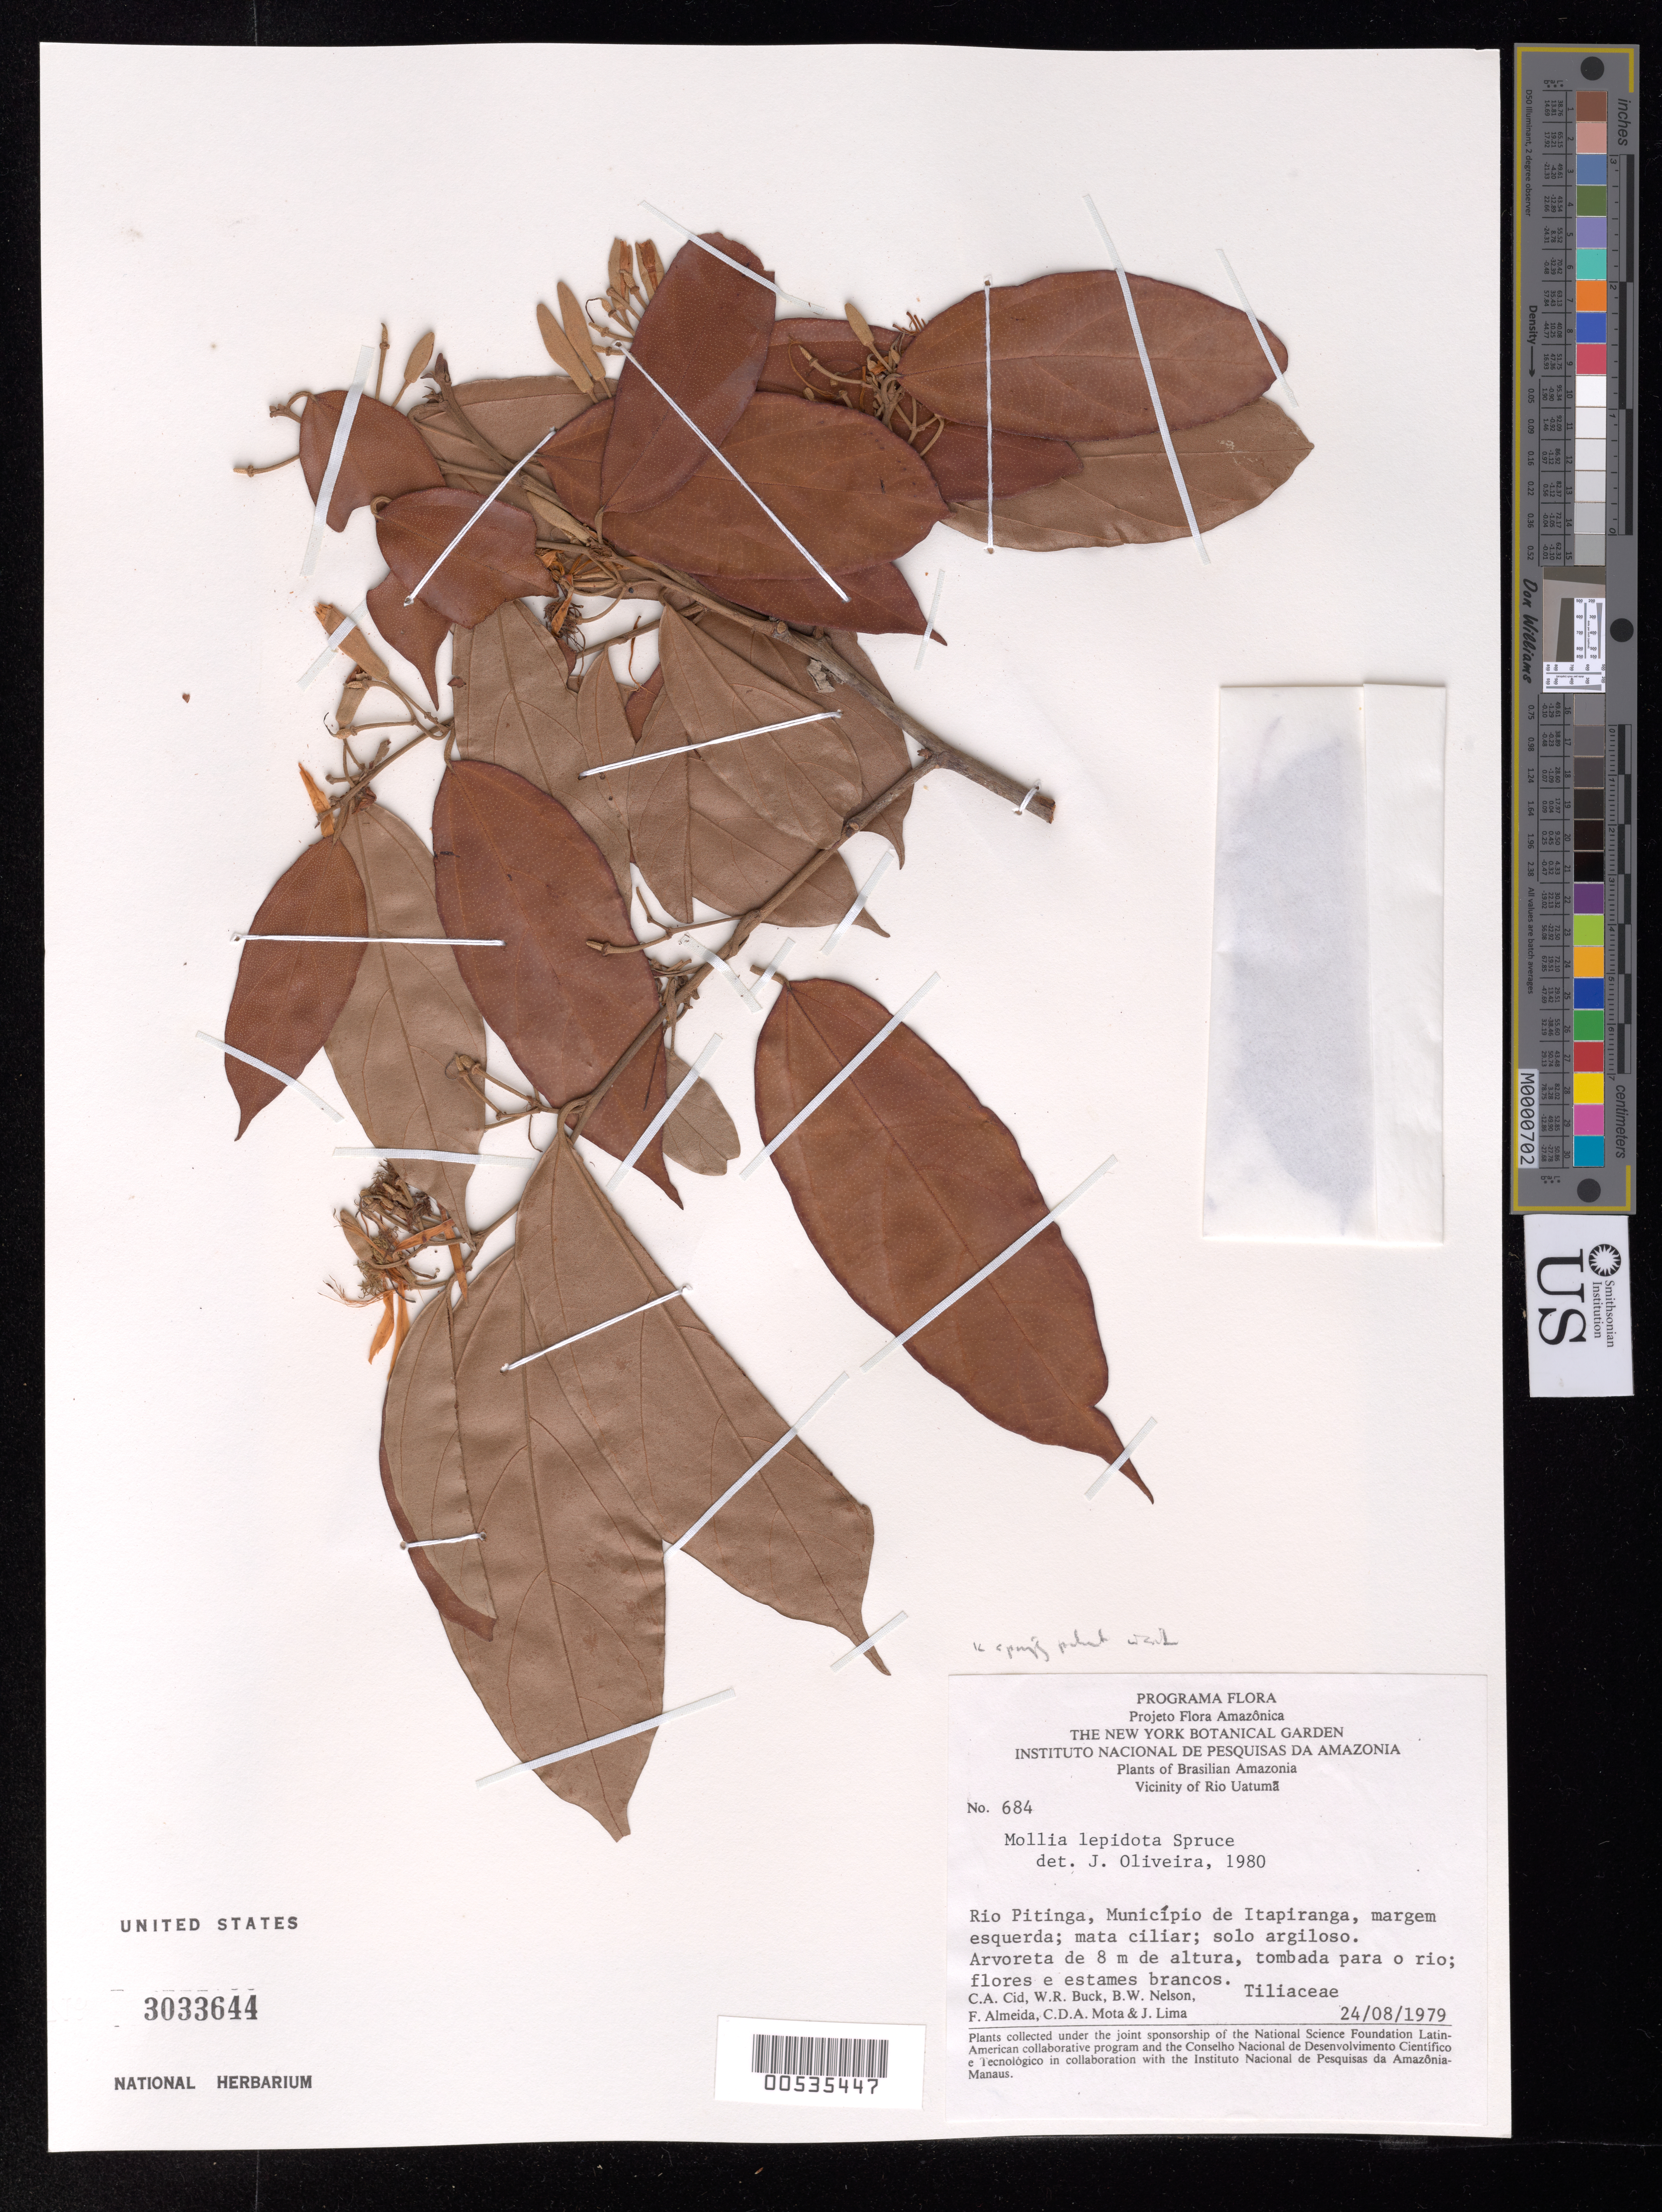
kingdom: Plantae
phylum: Tracheophyta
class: Magnoliopsida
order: Malvales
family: Malvaceae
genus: Mollia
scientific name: Mollia sphaerocarpa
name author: Gleason ex Record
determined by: Dorr, Laurence J., Curator (BOT), Smithsonian Institution - National Museum of Natural History (UNITED STATES)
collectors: C. A. Cid Ferreira, W. R. Buck, B. W. Nelson, F. Almeda & C. D. A. Mota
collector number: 684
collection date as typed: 24 Aug 1979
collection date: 1979-08-24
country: Brazil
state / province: Amazonas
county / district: Itapiranga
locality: Itapiranga, Vicinity of Rio Uatuma. Rio Pitinga, margem esquerda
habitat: Mata ciliar; solo argiloso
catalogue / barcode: US 3033644